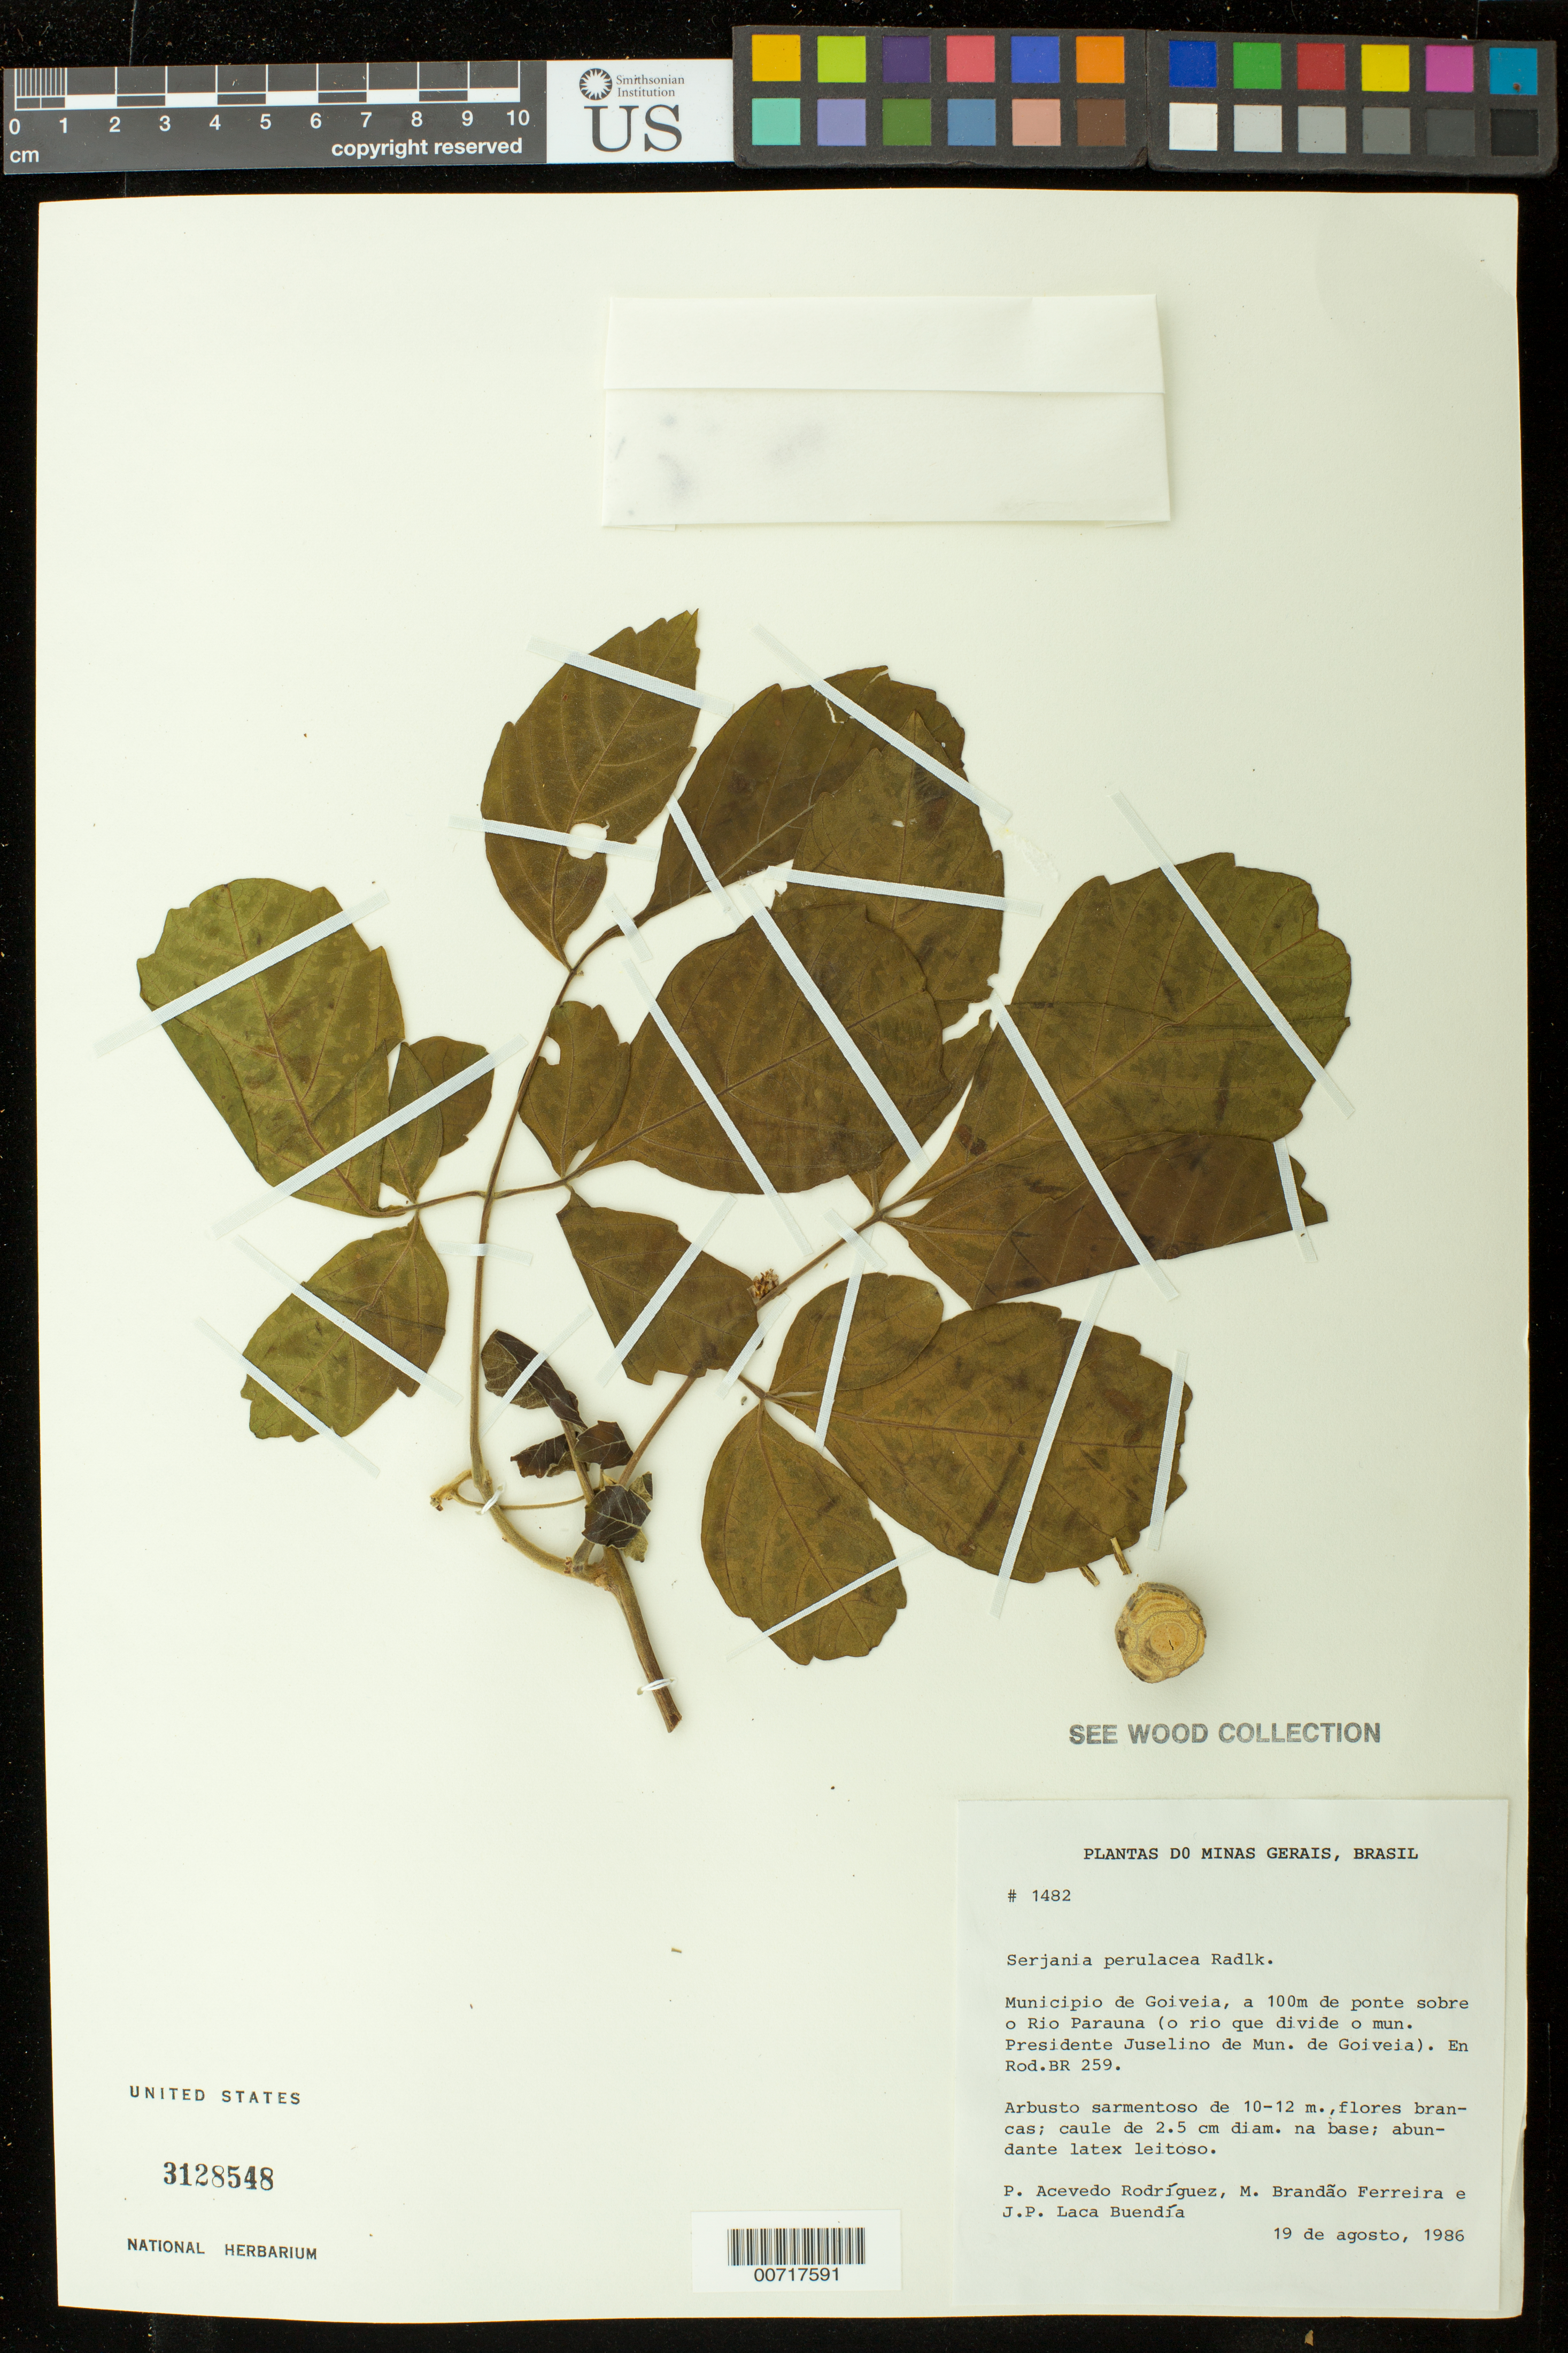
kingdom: Plantae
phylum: Tracheophyta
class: Magnoliopsida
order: Sapindales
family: Sapindaceae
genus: Serjania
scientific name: Serjania perulacea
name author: Radlk.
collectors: P. Acevedo-Rodr., M. B. Ferreira & J. P. Buendía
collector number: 1482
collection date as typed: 19 Aug 1986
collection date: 1986-08-19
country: Brazil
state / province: Minas Gerais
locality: Minas Gerais; 100 m de Ponte sobre Río Parauna que divida el Municipio de Presidente Juselino des de Gouvea.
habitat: A orillas de carretera.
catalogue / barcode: US 3128548